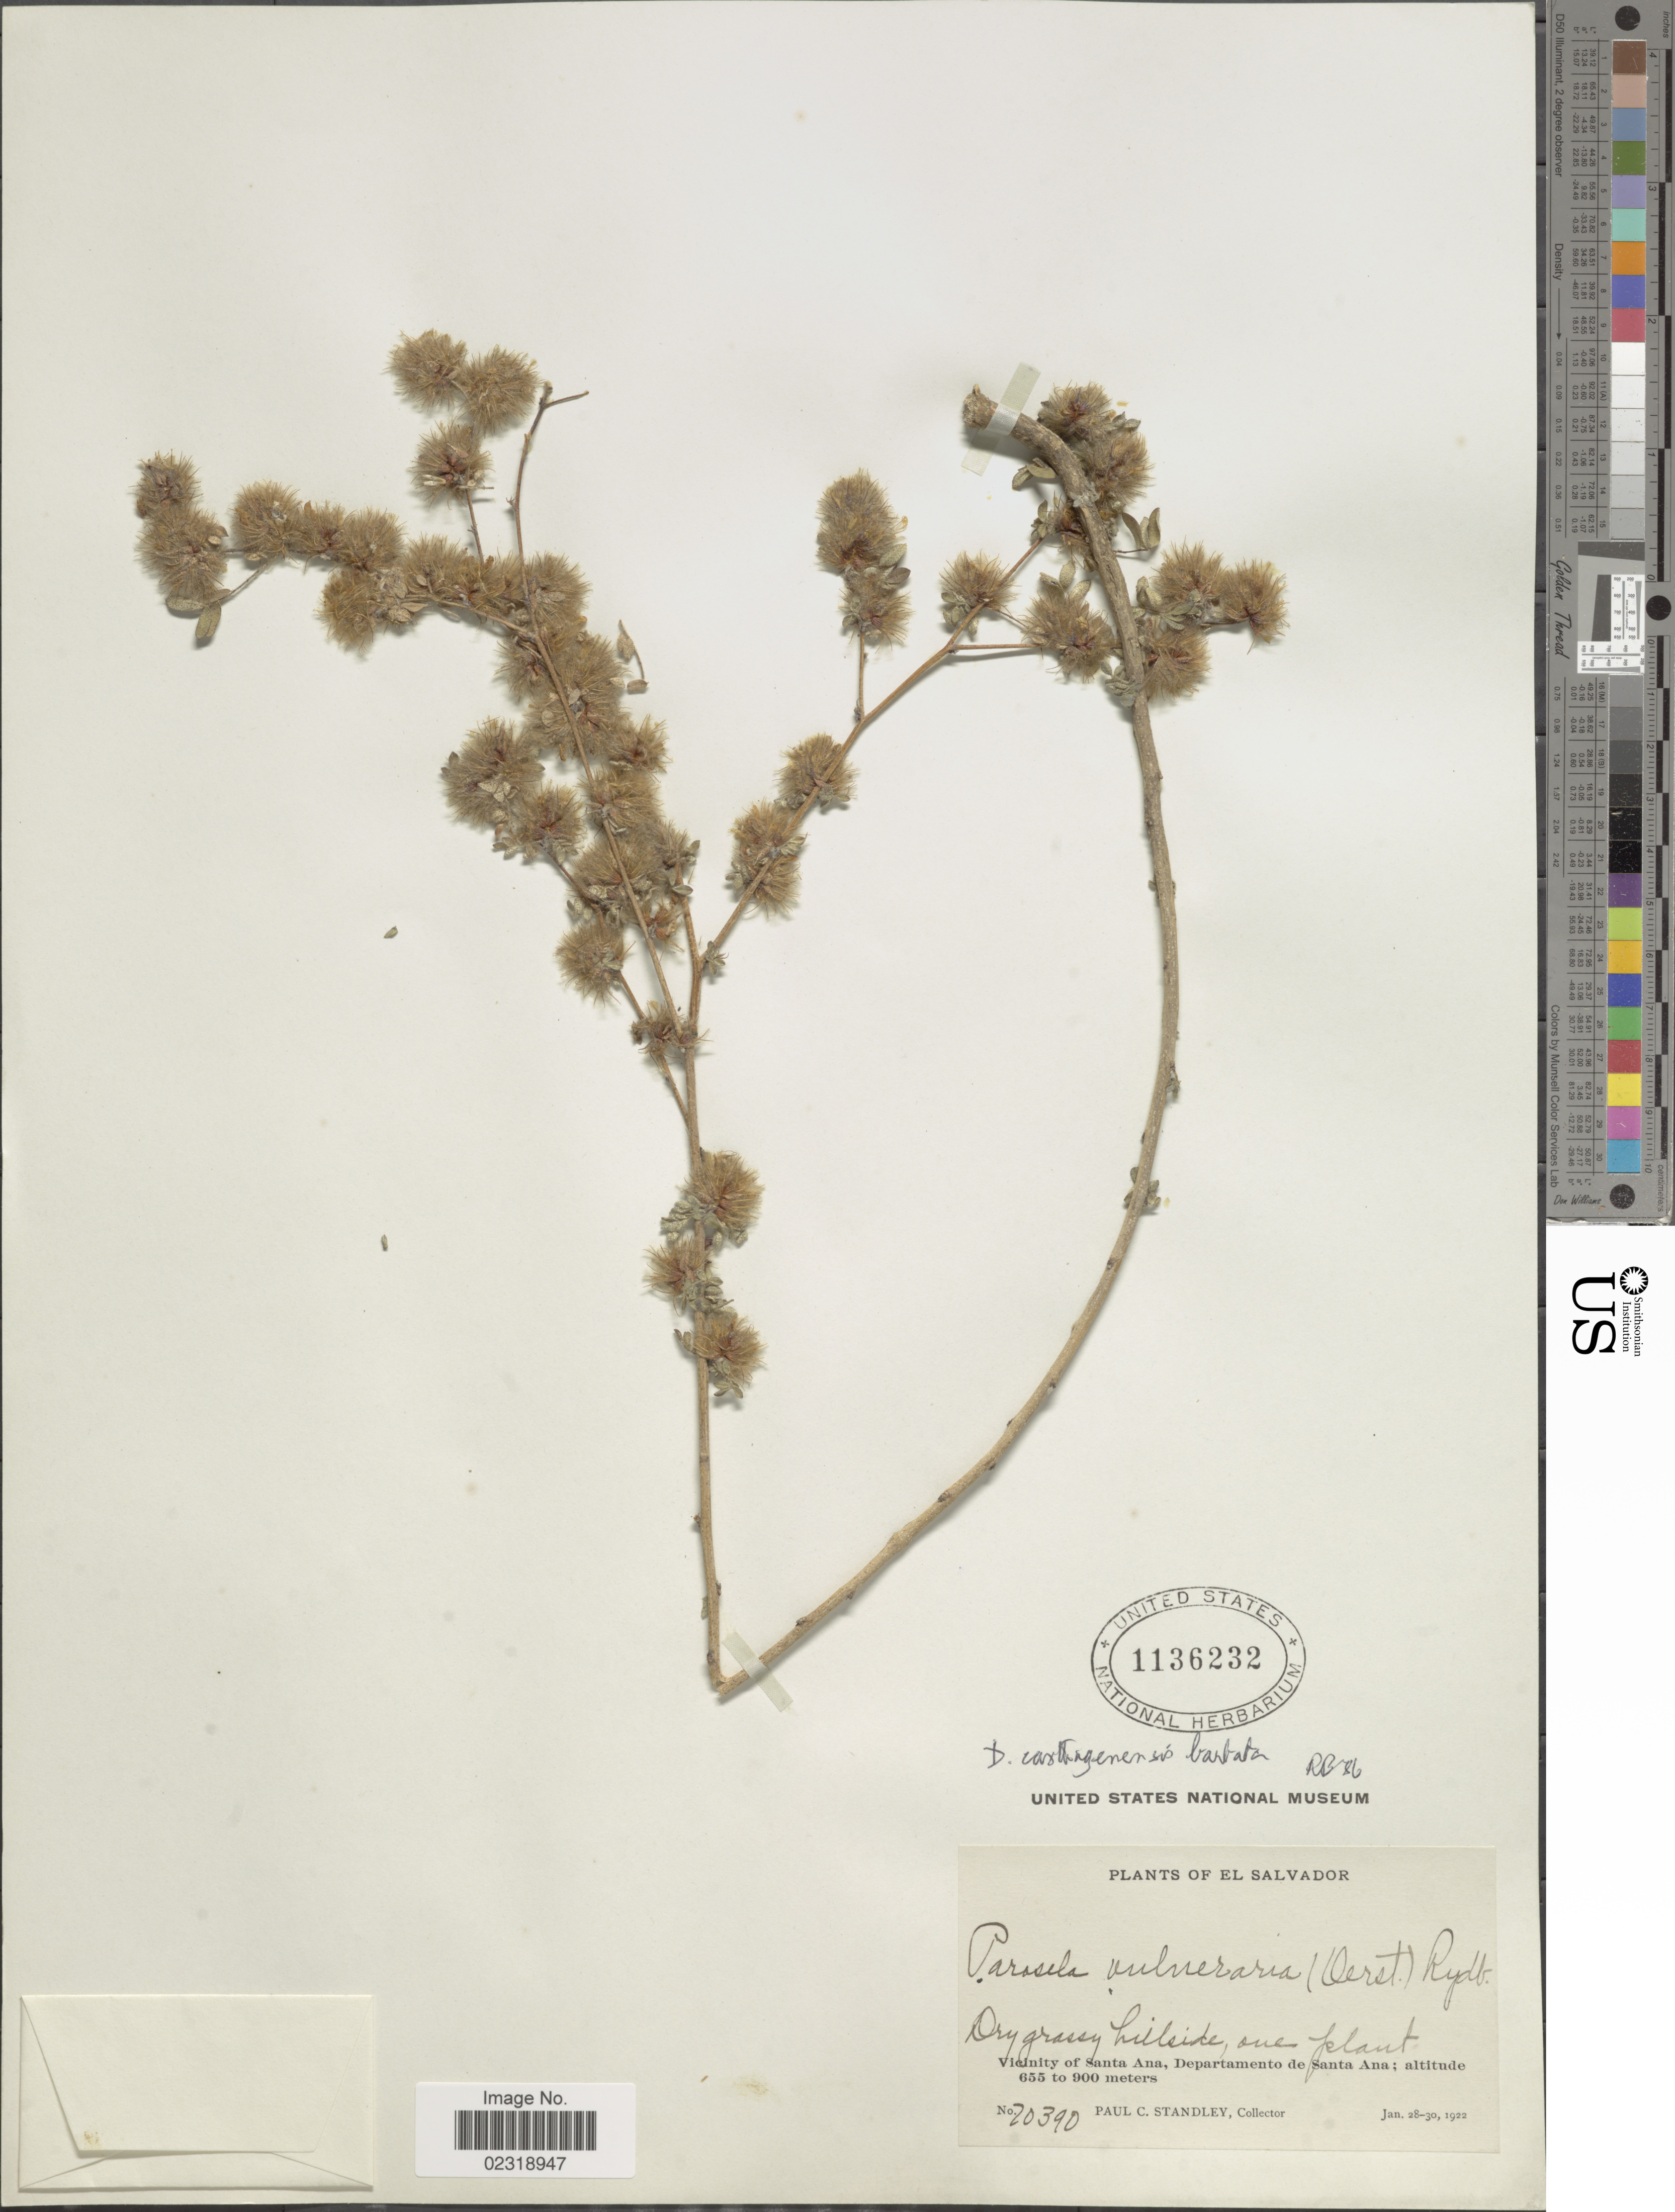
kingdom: Plantae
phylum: Tracheophyta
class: Magnoliopsida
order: Fabales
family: Fabaceae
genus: Dalea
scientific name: Dalea carthagenensis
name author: (Jacq.) J.F. Macbr.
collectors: P. C. Standley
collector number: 20390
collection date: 1922-01-28/1922-01-30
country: El Salvador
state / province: Santa Ana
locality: Dry grassy hillside, vicinity of Santa Ana.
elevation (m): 655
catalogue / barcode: US 1136232